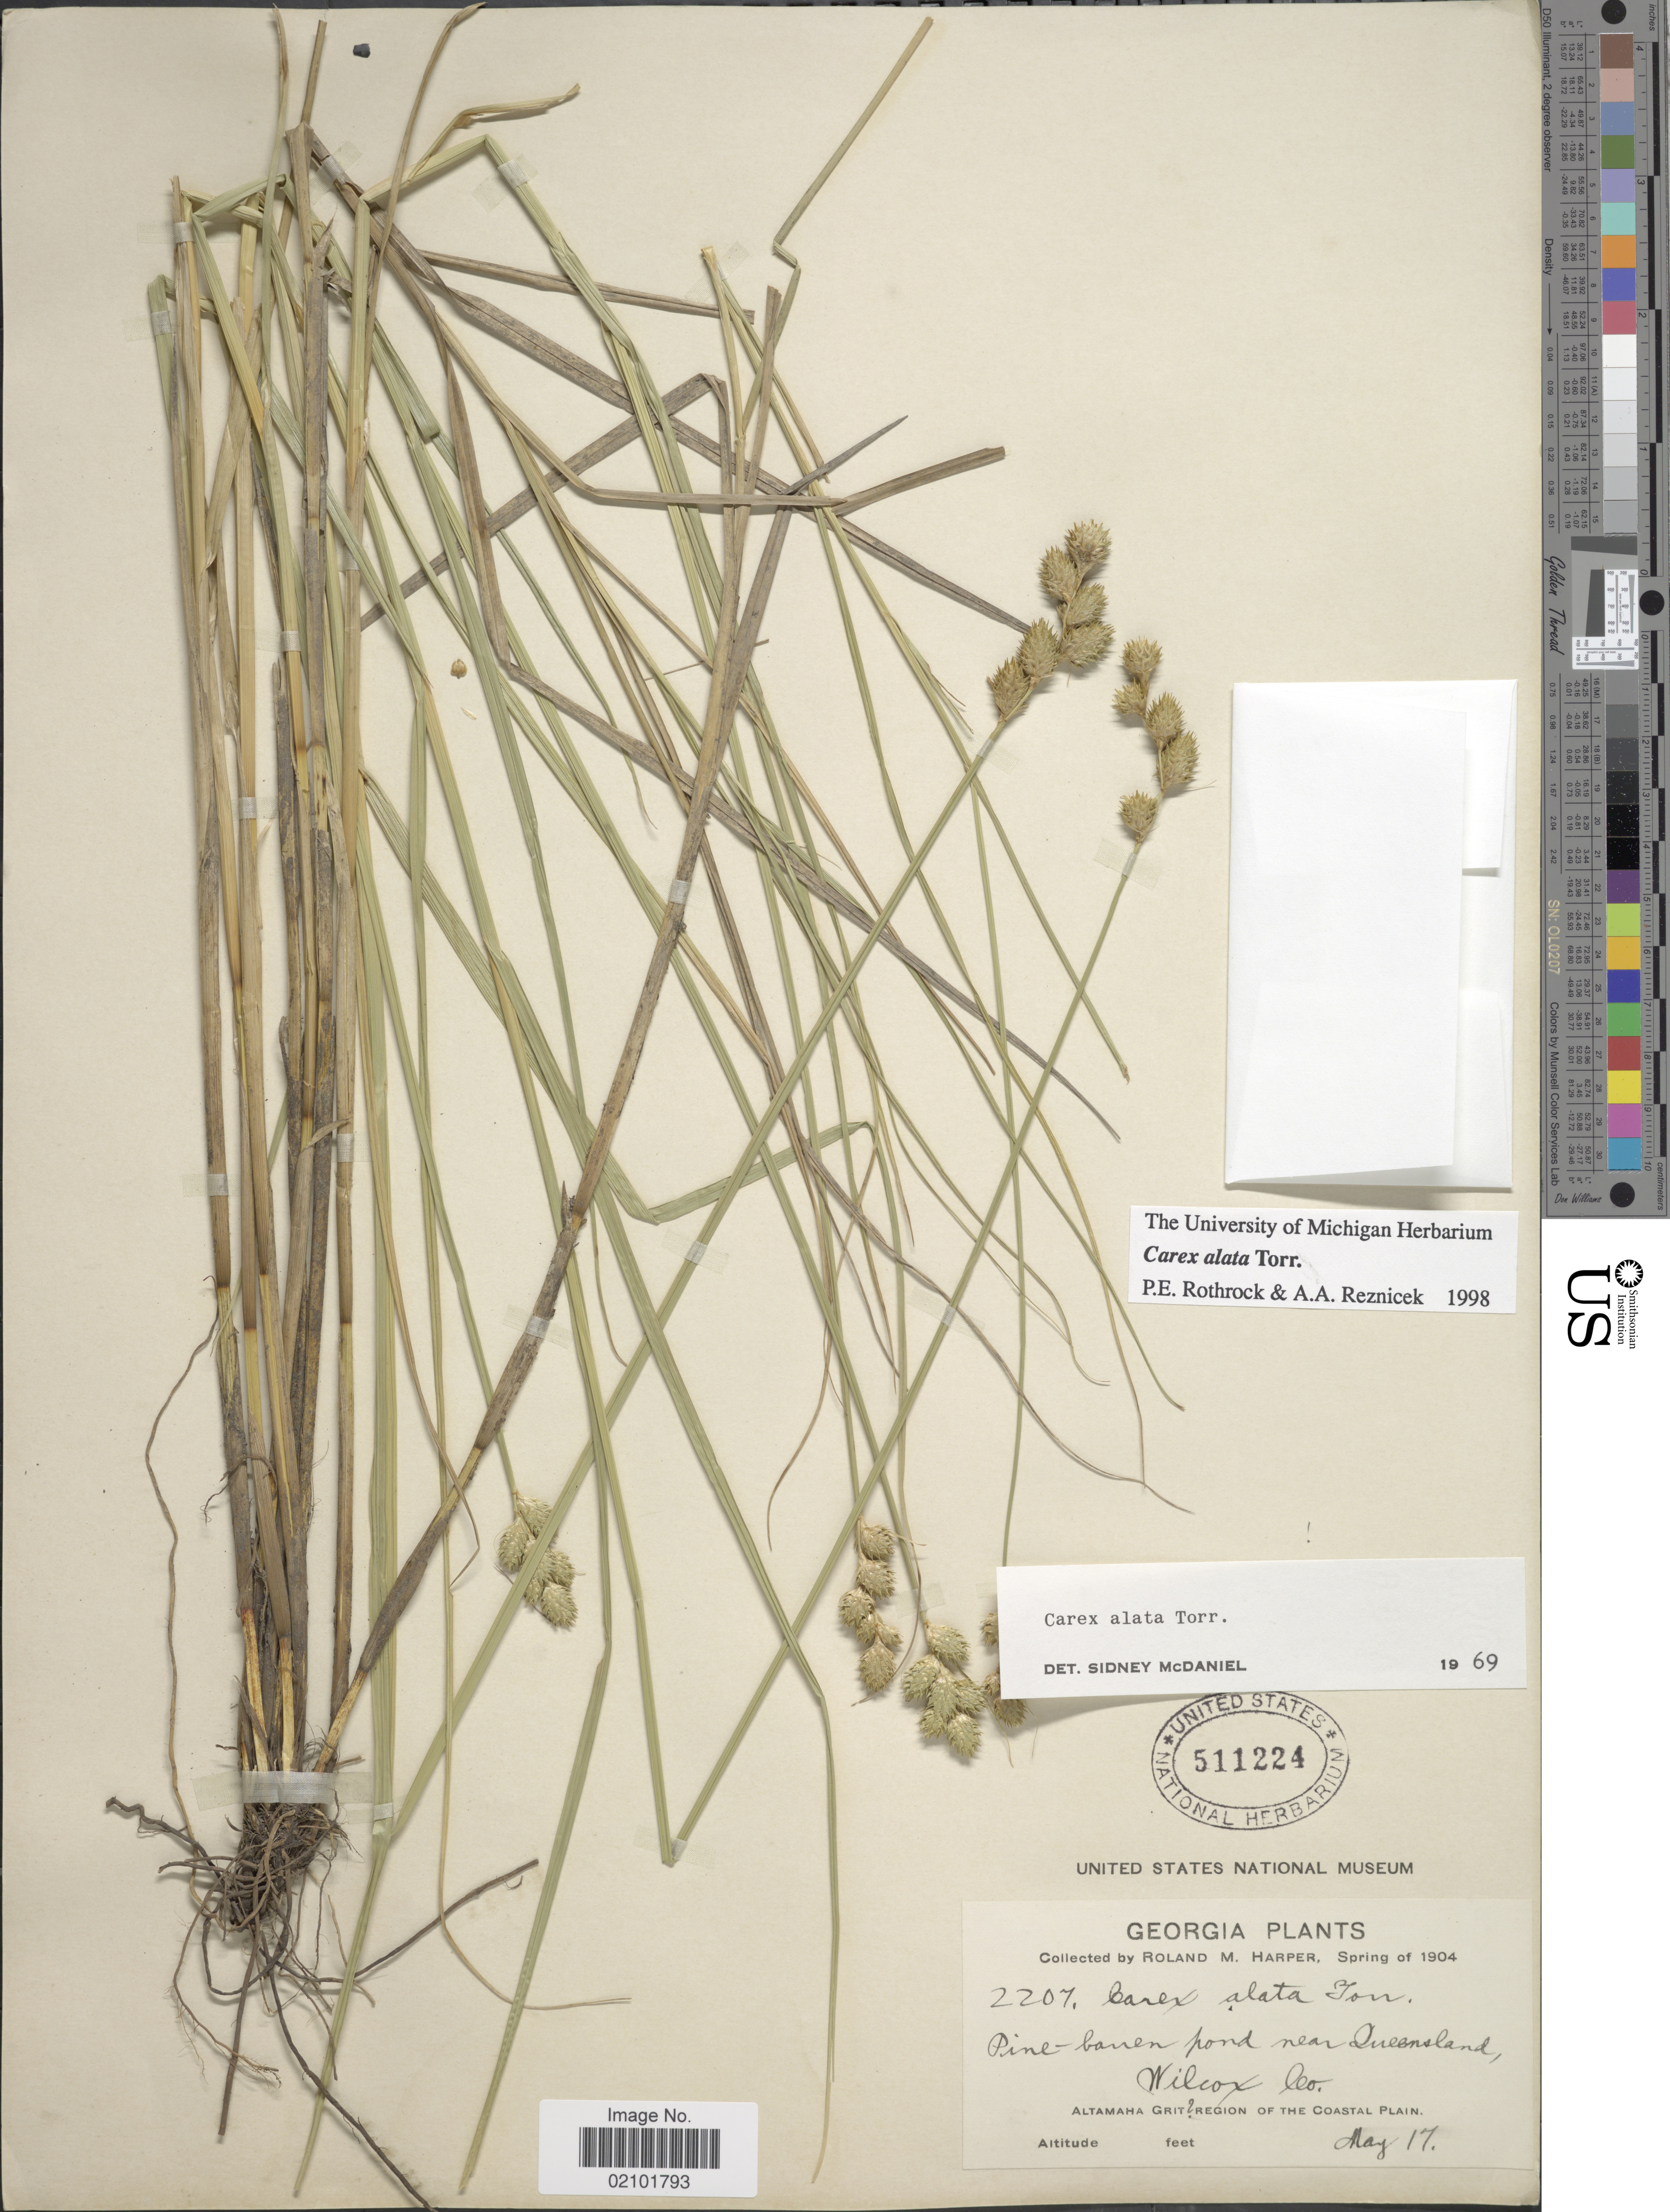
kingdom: Plantae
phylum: Tracheophyta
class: Liliopsida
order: Poales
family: Cyperaceae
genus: Carex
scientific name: Carex alata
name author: Torr.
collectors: R. M. Harper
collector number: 2207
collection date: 1904-05-17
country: United States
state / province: Georgia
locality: Wilcox Co. Altamaha Grit Region of the Coastal Plain. Wilcox Co. near Queensland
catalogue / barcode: US 511224